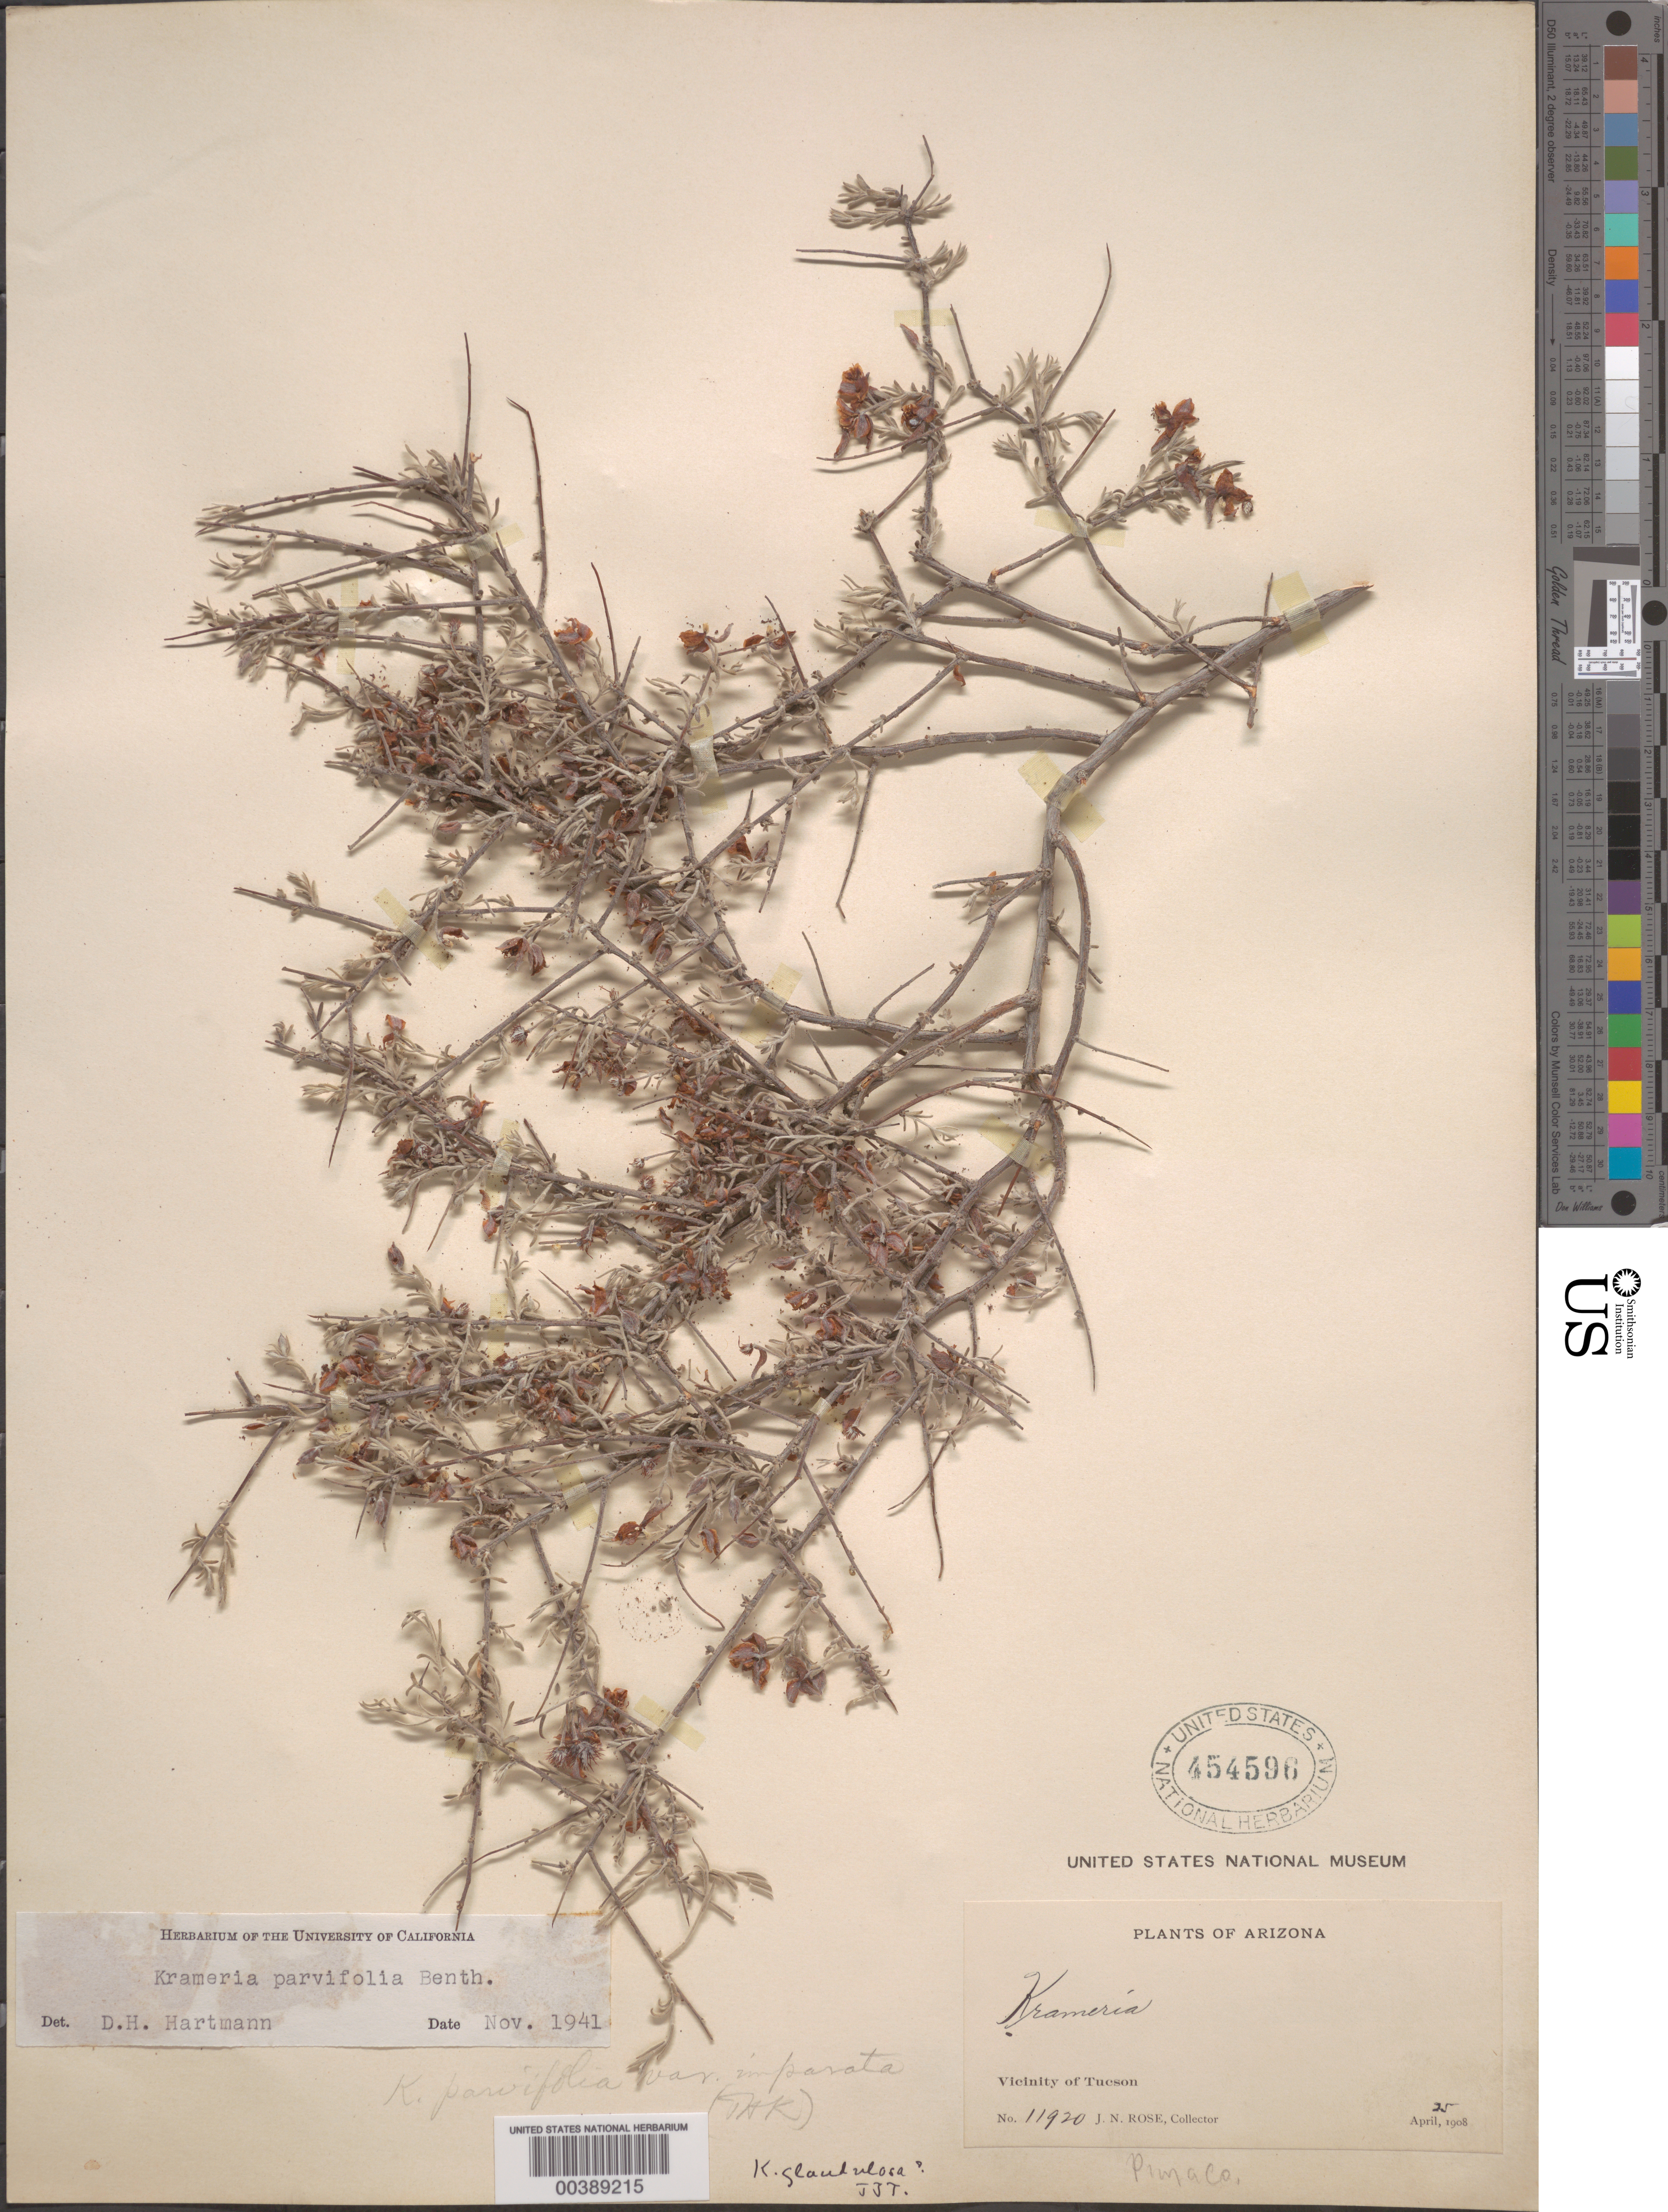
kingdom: Plantae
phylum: Tracheophyta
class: Magnoliopsida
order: Zygophyllales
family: Krameriaceae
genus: Krameria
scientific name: Krameria erecta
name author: Willd. ex Schult.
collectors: J. N. Rose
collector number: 11920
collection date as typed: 25 Apr 1908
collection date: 1908-04-25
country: United States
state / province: Arizona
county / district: Pima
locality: Vicinity of tucson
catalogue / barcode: US 454596